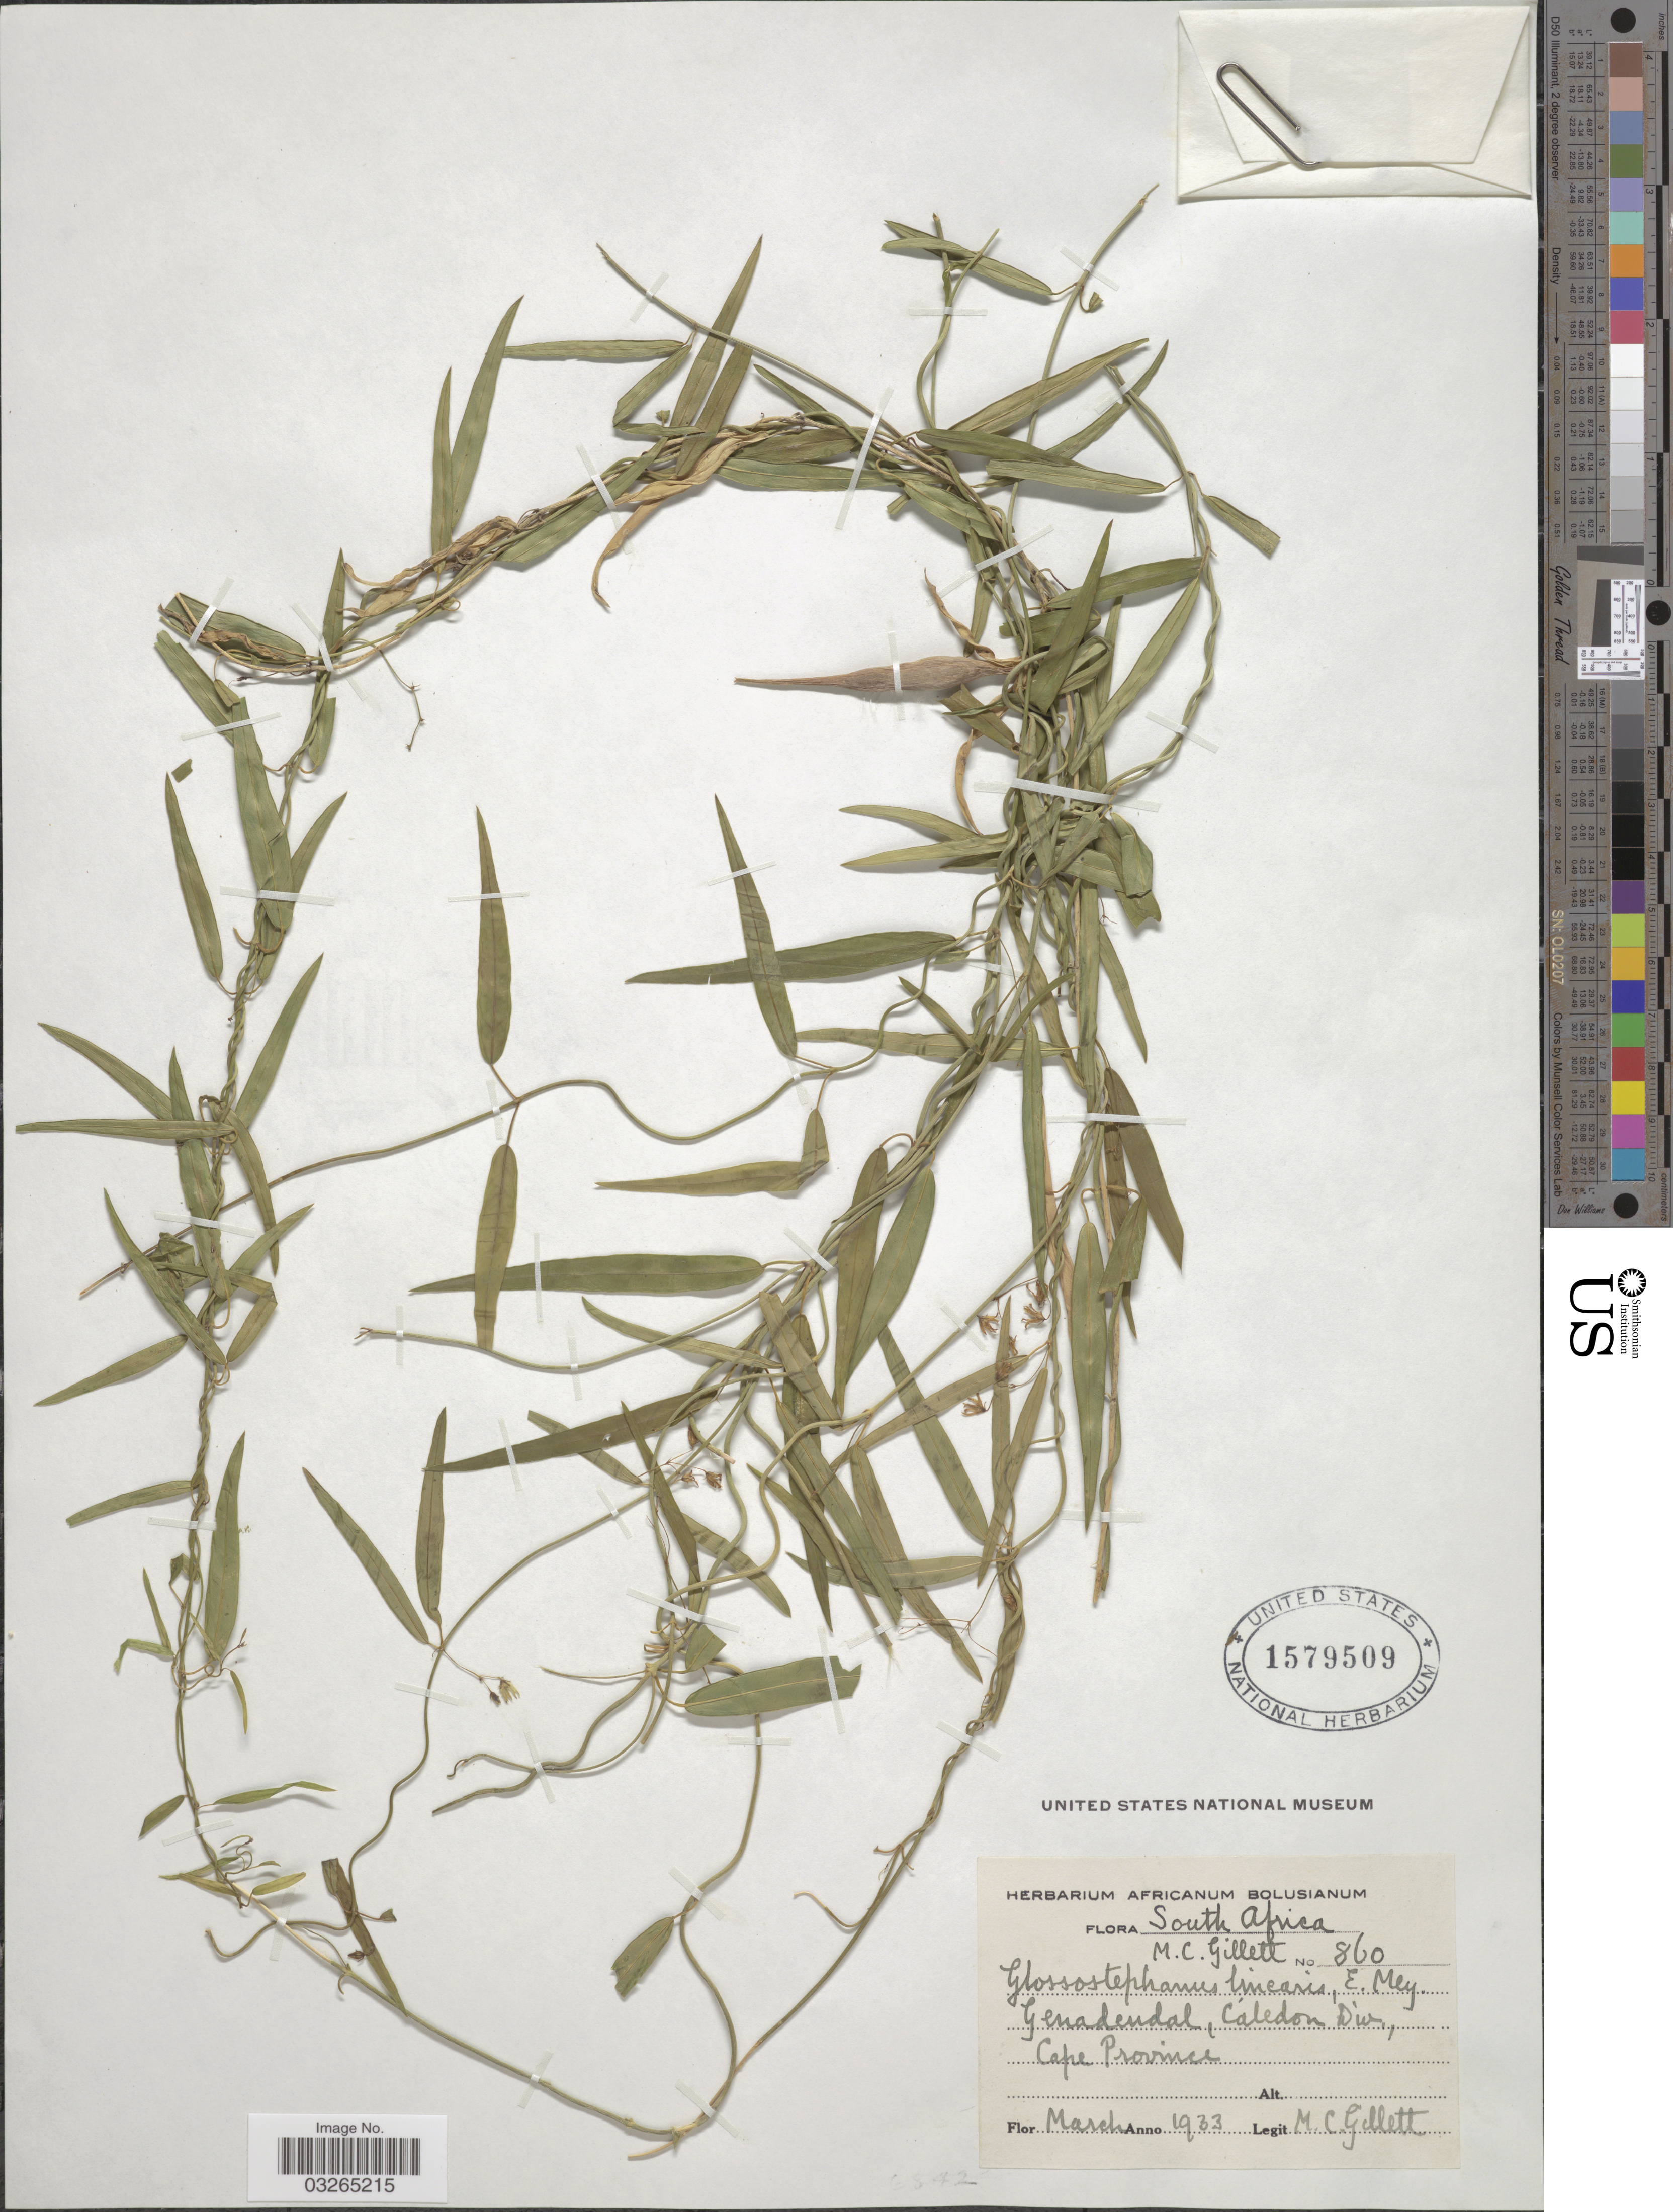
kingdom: Plantae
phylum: Tracheophyta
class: Magnoliopsida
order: Gentianales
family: Apocynaceae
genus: Glossostephanus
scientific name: Glossostephanus linearis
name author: (L. f.) E. Mey.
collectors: M. Gillett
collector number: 860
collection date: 1933-03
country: South Africa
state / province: Western Cape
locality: Genadendal, Caledon Div.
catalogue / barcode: US 1579509